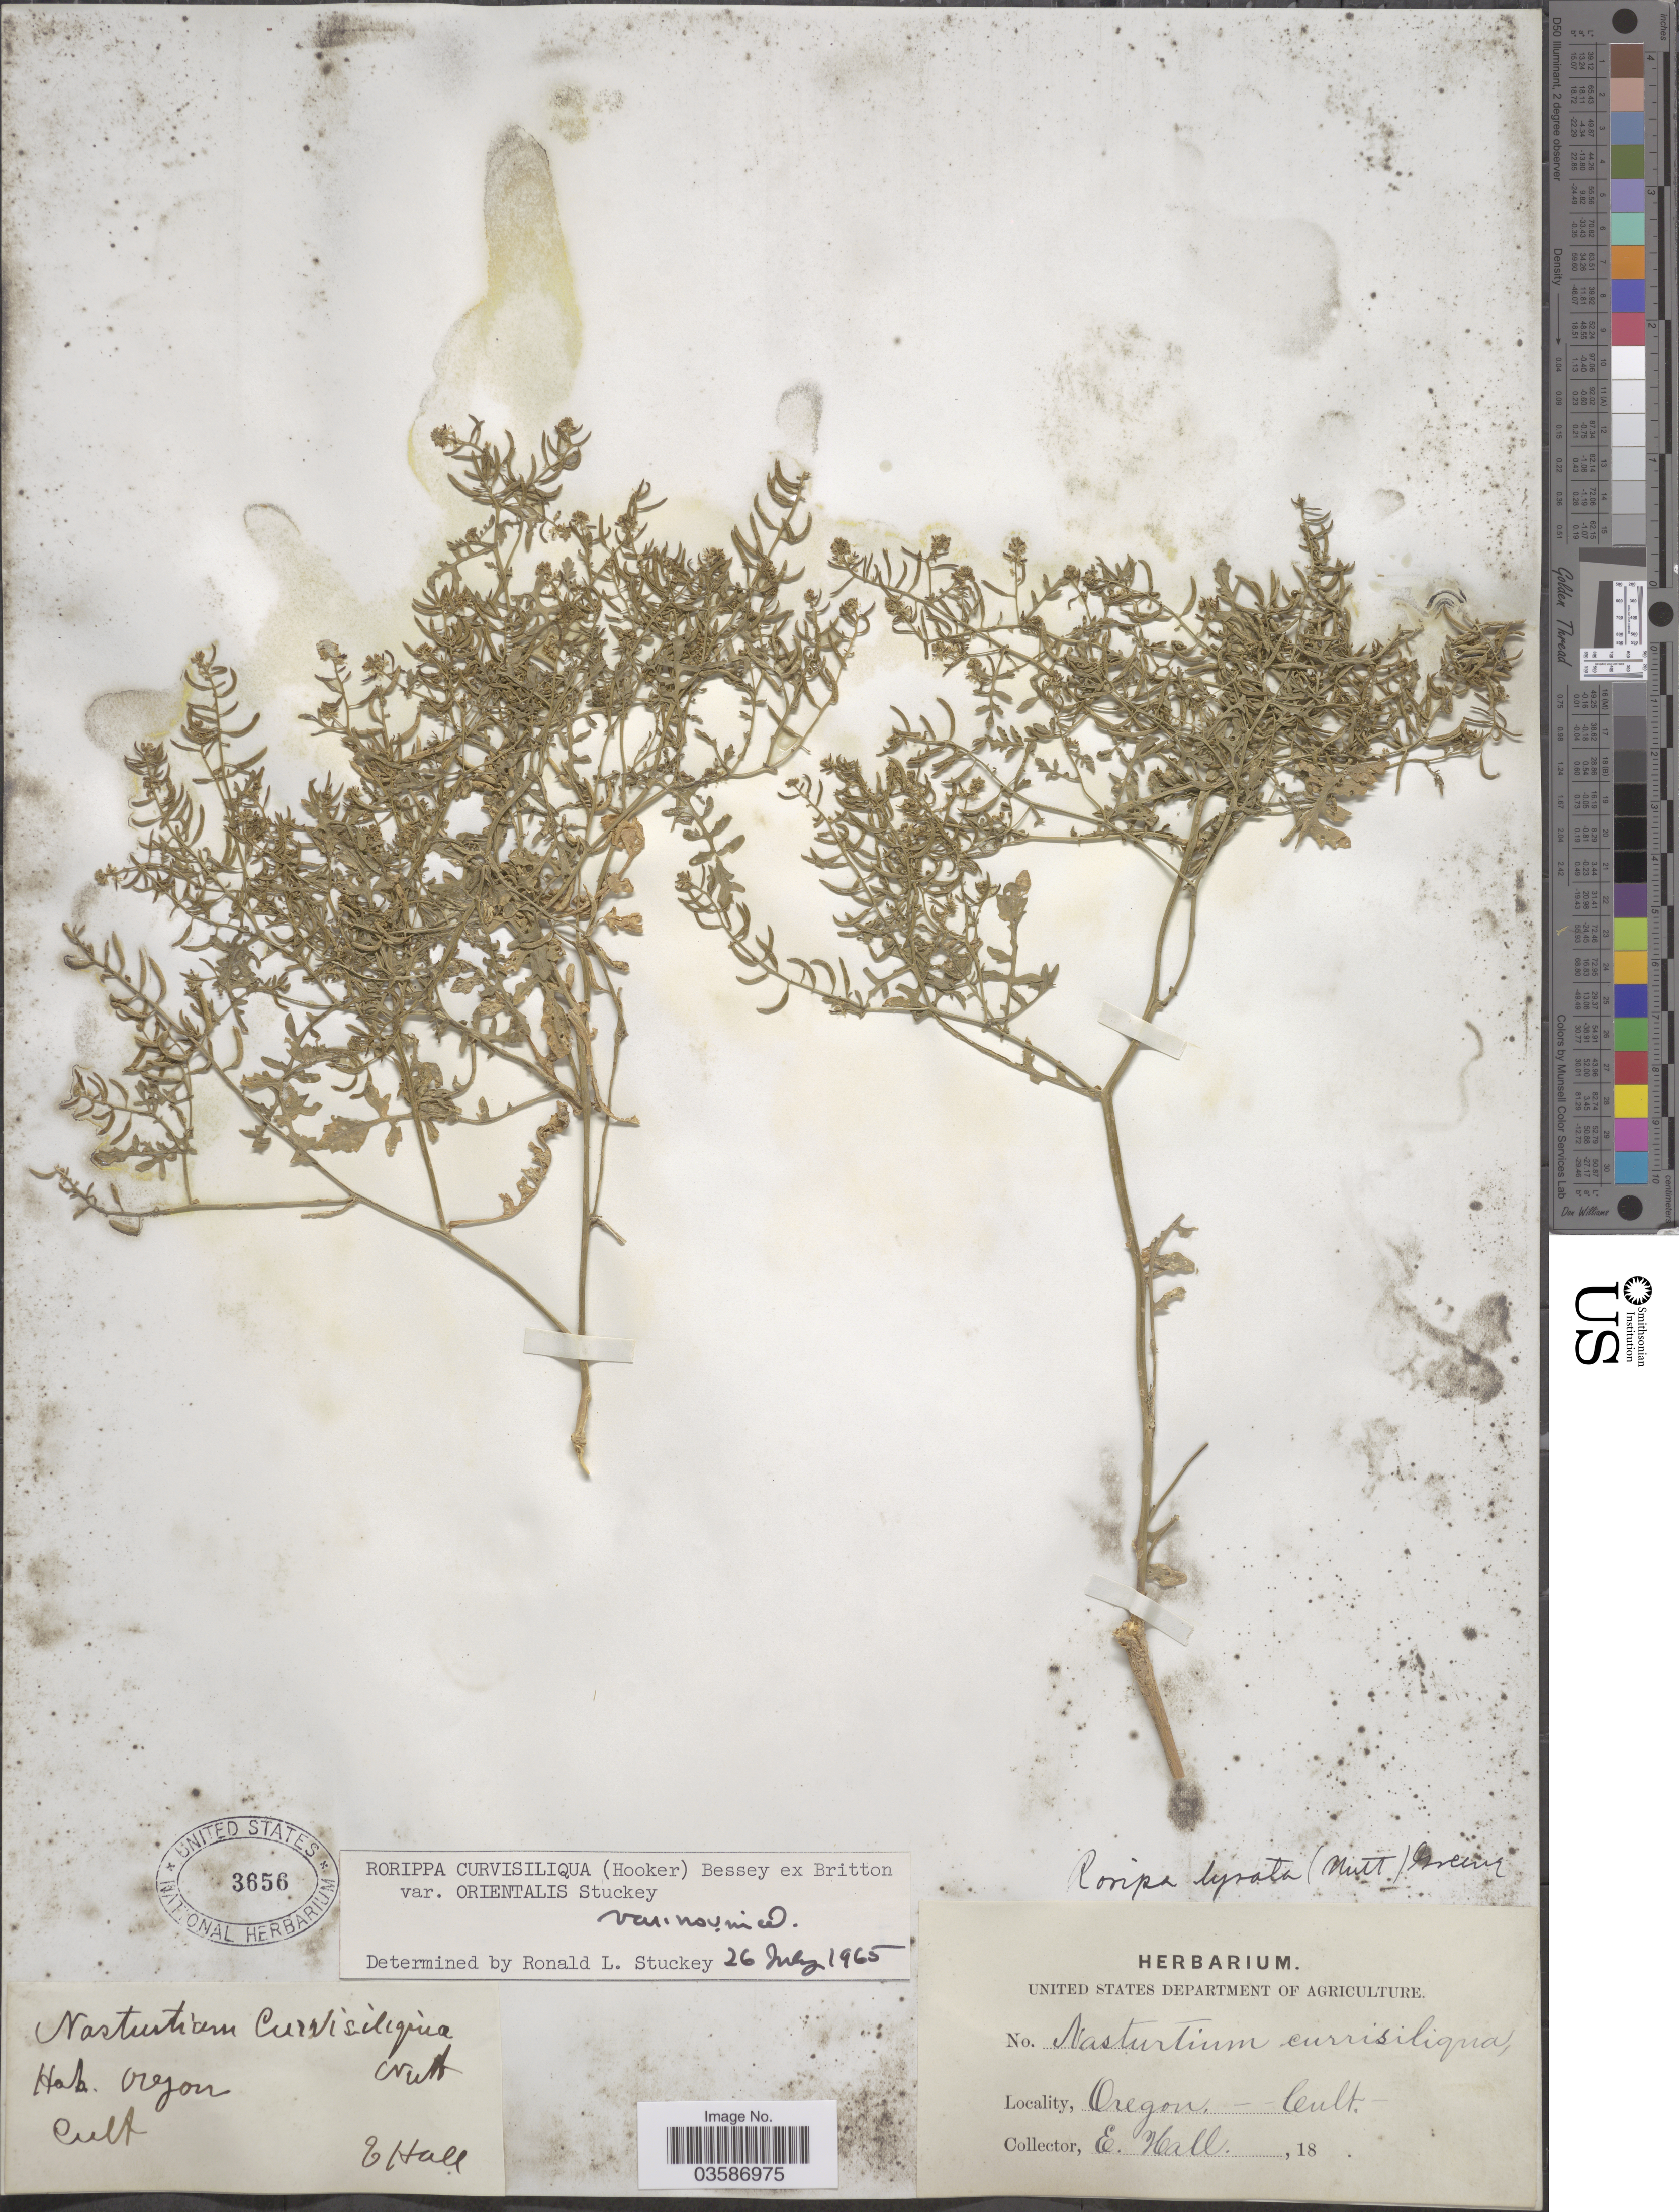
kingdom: Plantae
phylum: Tracheophyta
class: Magnoliopsida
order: Brassicales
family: Brassicaceae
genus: Rorippa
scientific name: Rorippa curvisiliqua var. orientalis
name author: Stuckey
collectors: E. Hall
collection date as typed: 18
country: United States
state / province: Oregon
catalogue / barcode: US 3656